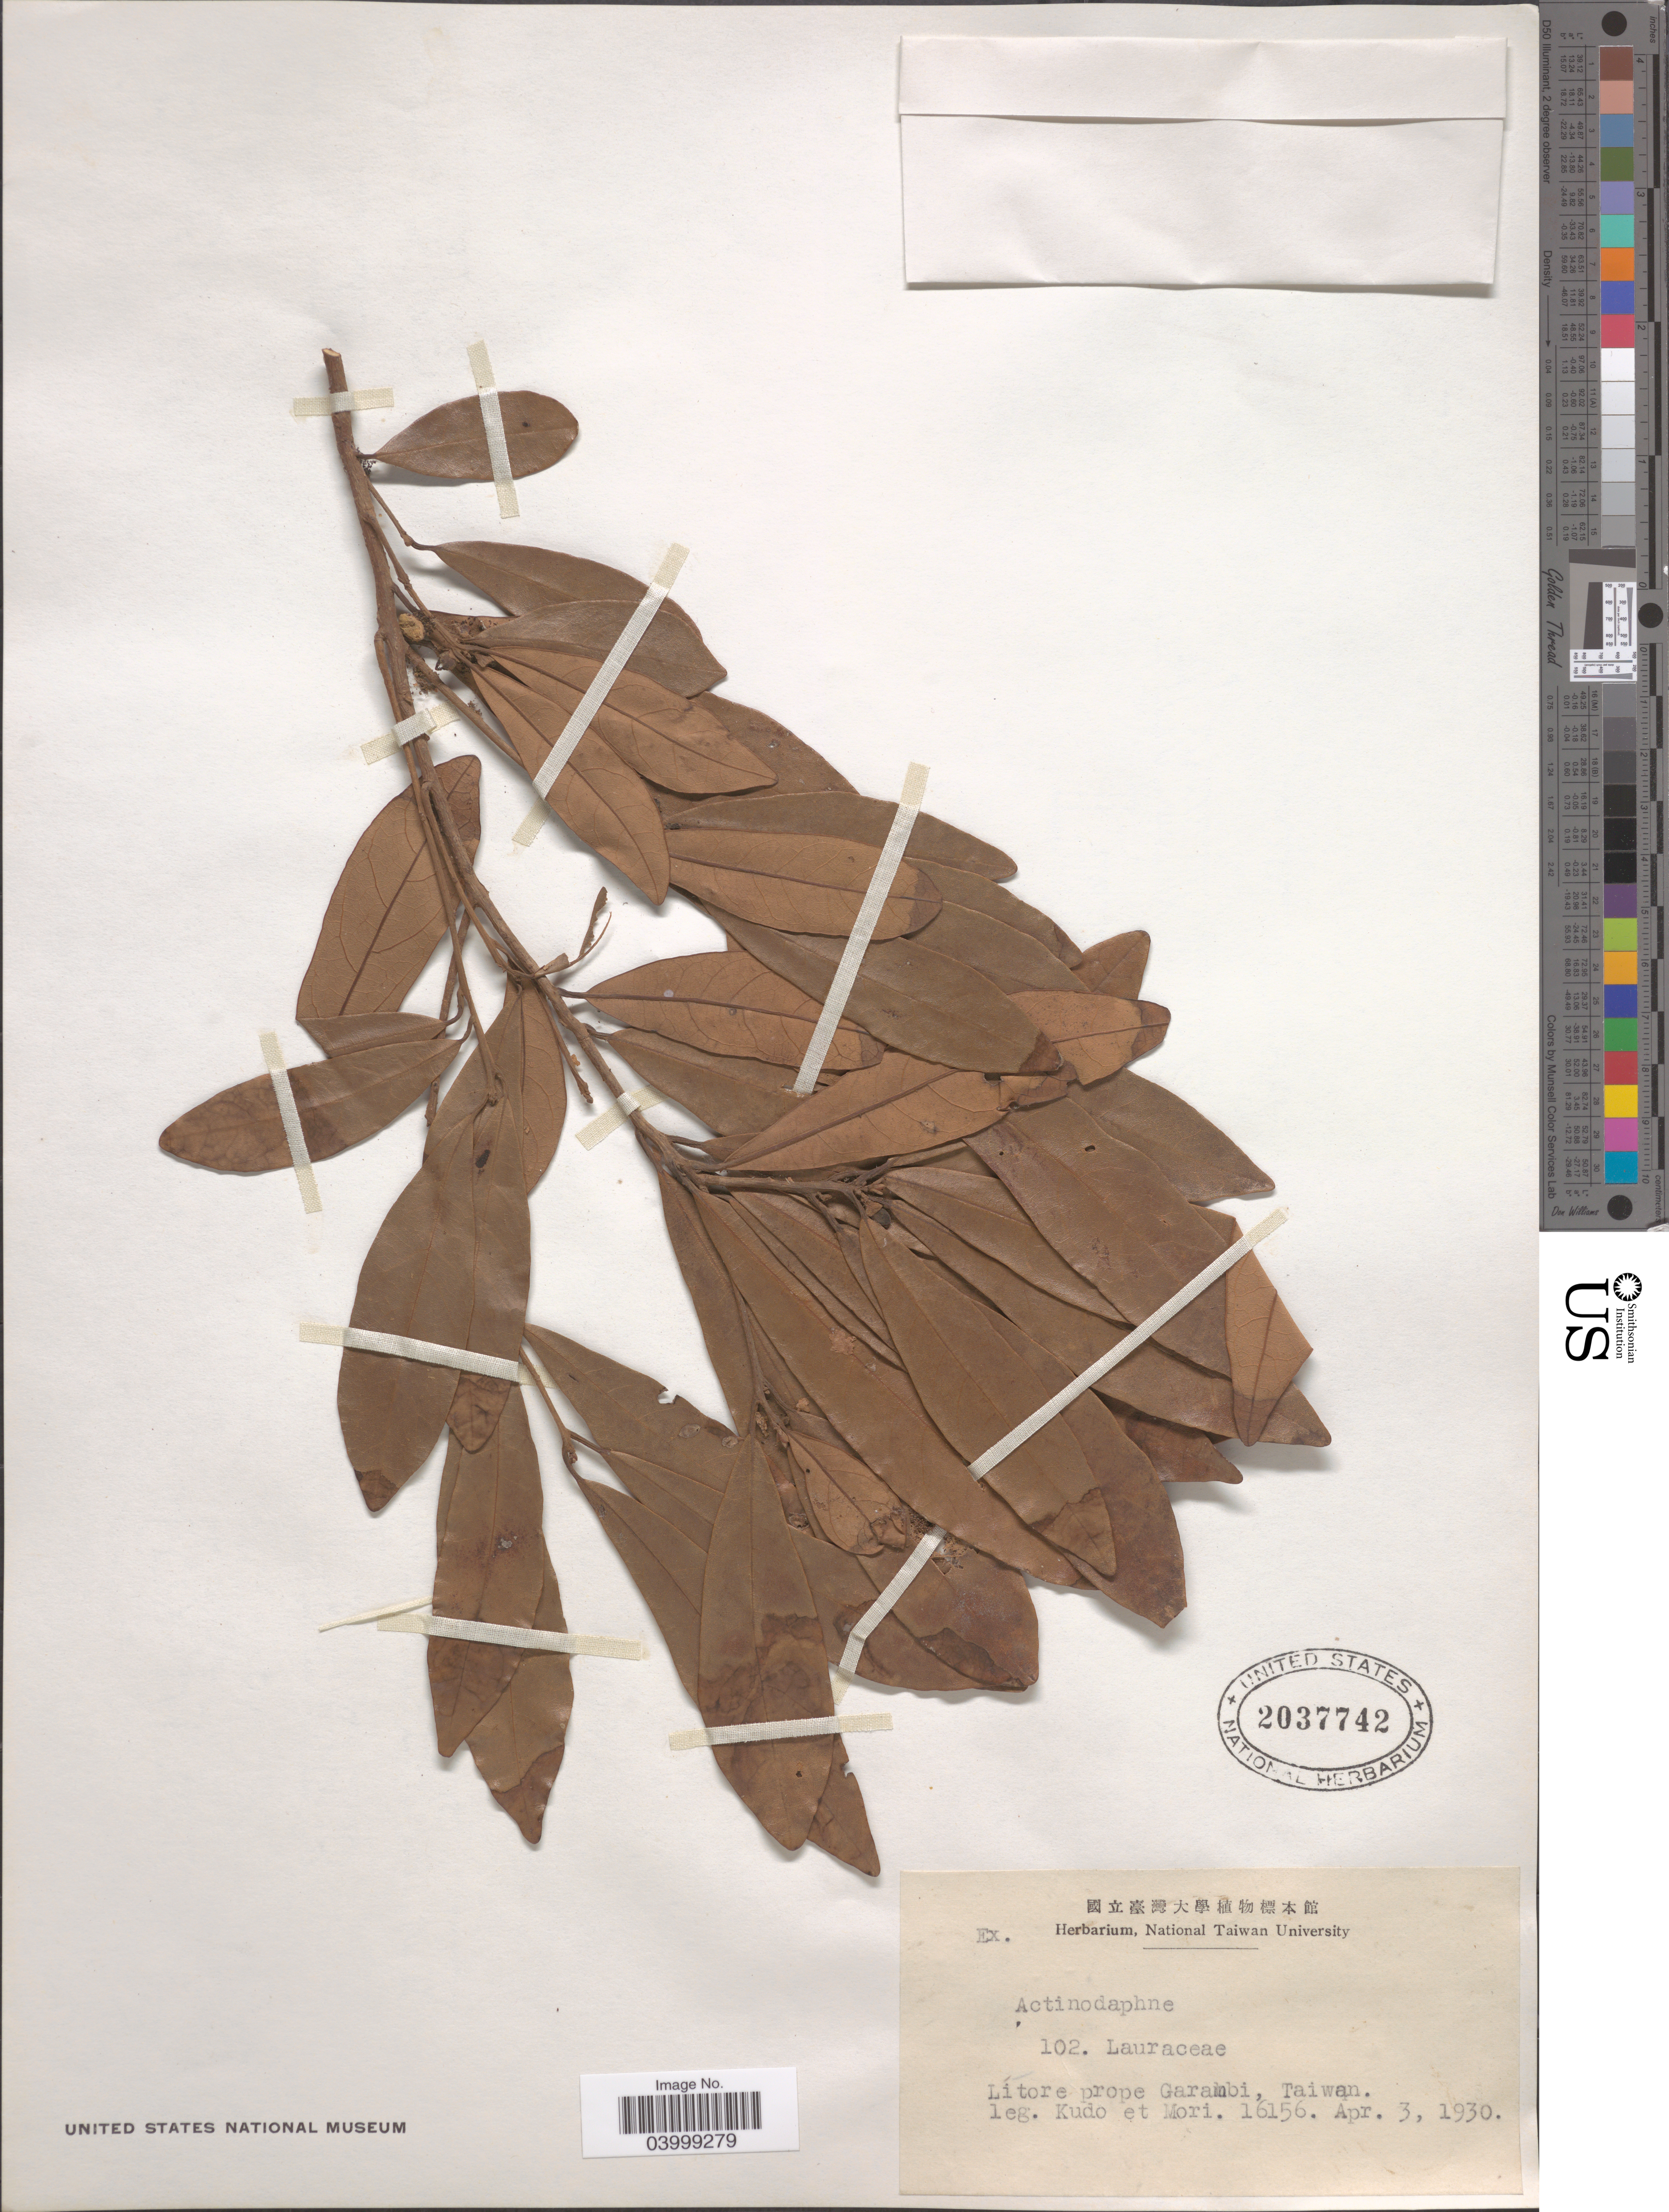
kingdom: Plantae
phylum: Tracheophyta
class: Magnoliopsida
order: Laurales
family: Lauraceae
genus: Actinodaphne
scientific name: Actinodaphne sp.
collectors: Kudo & -. Mori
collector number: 16156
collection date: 1930-04-03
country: Taiwan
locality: Litore prope Garambi.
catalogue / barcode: US 2037742